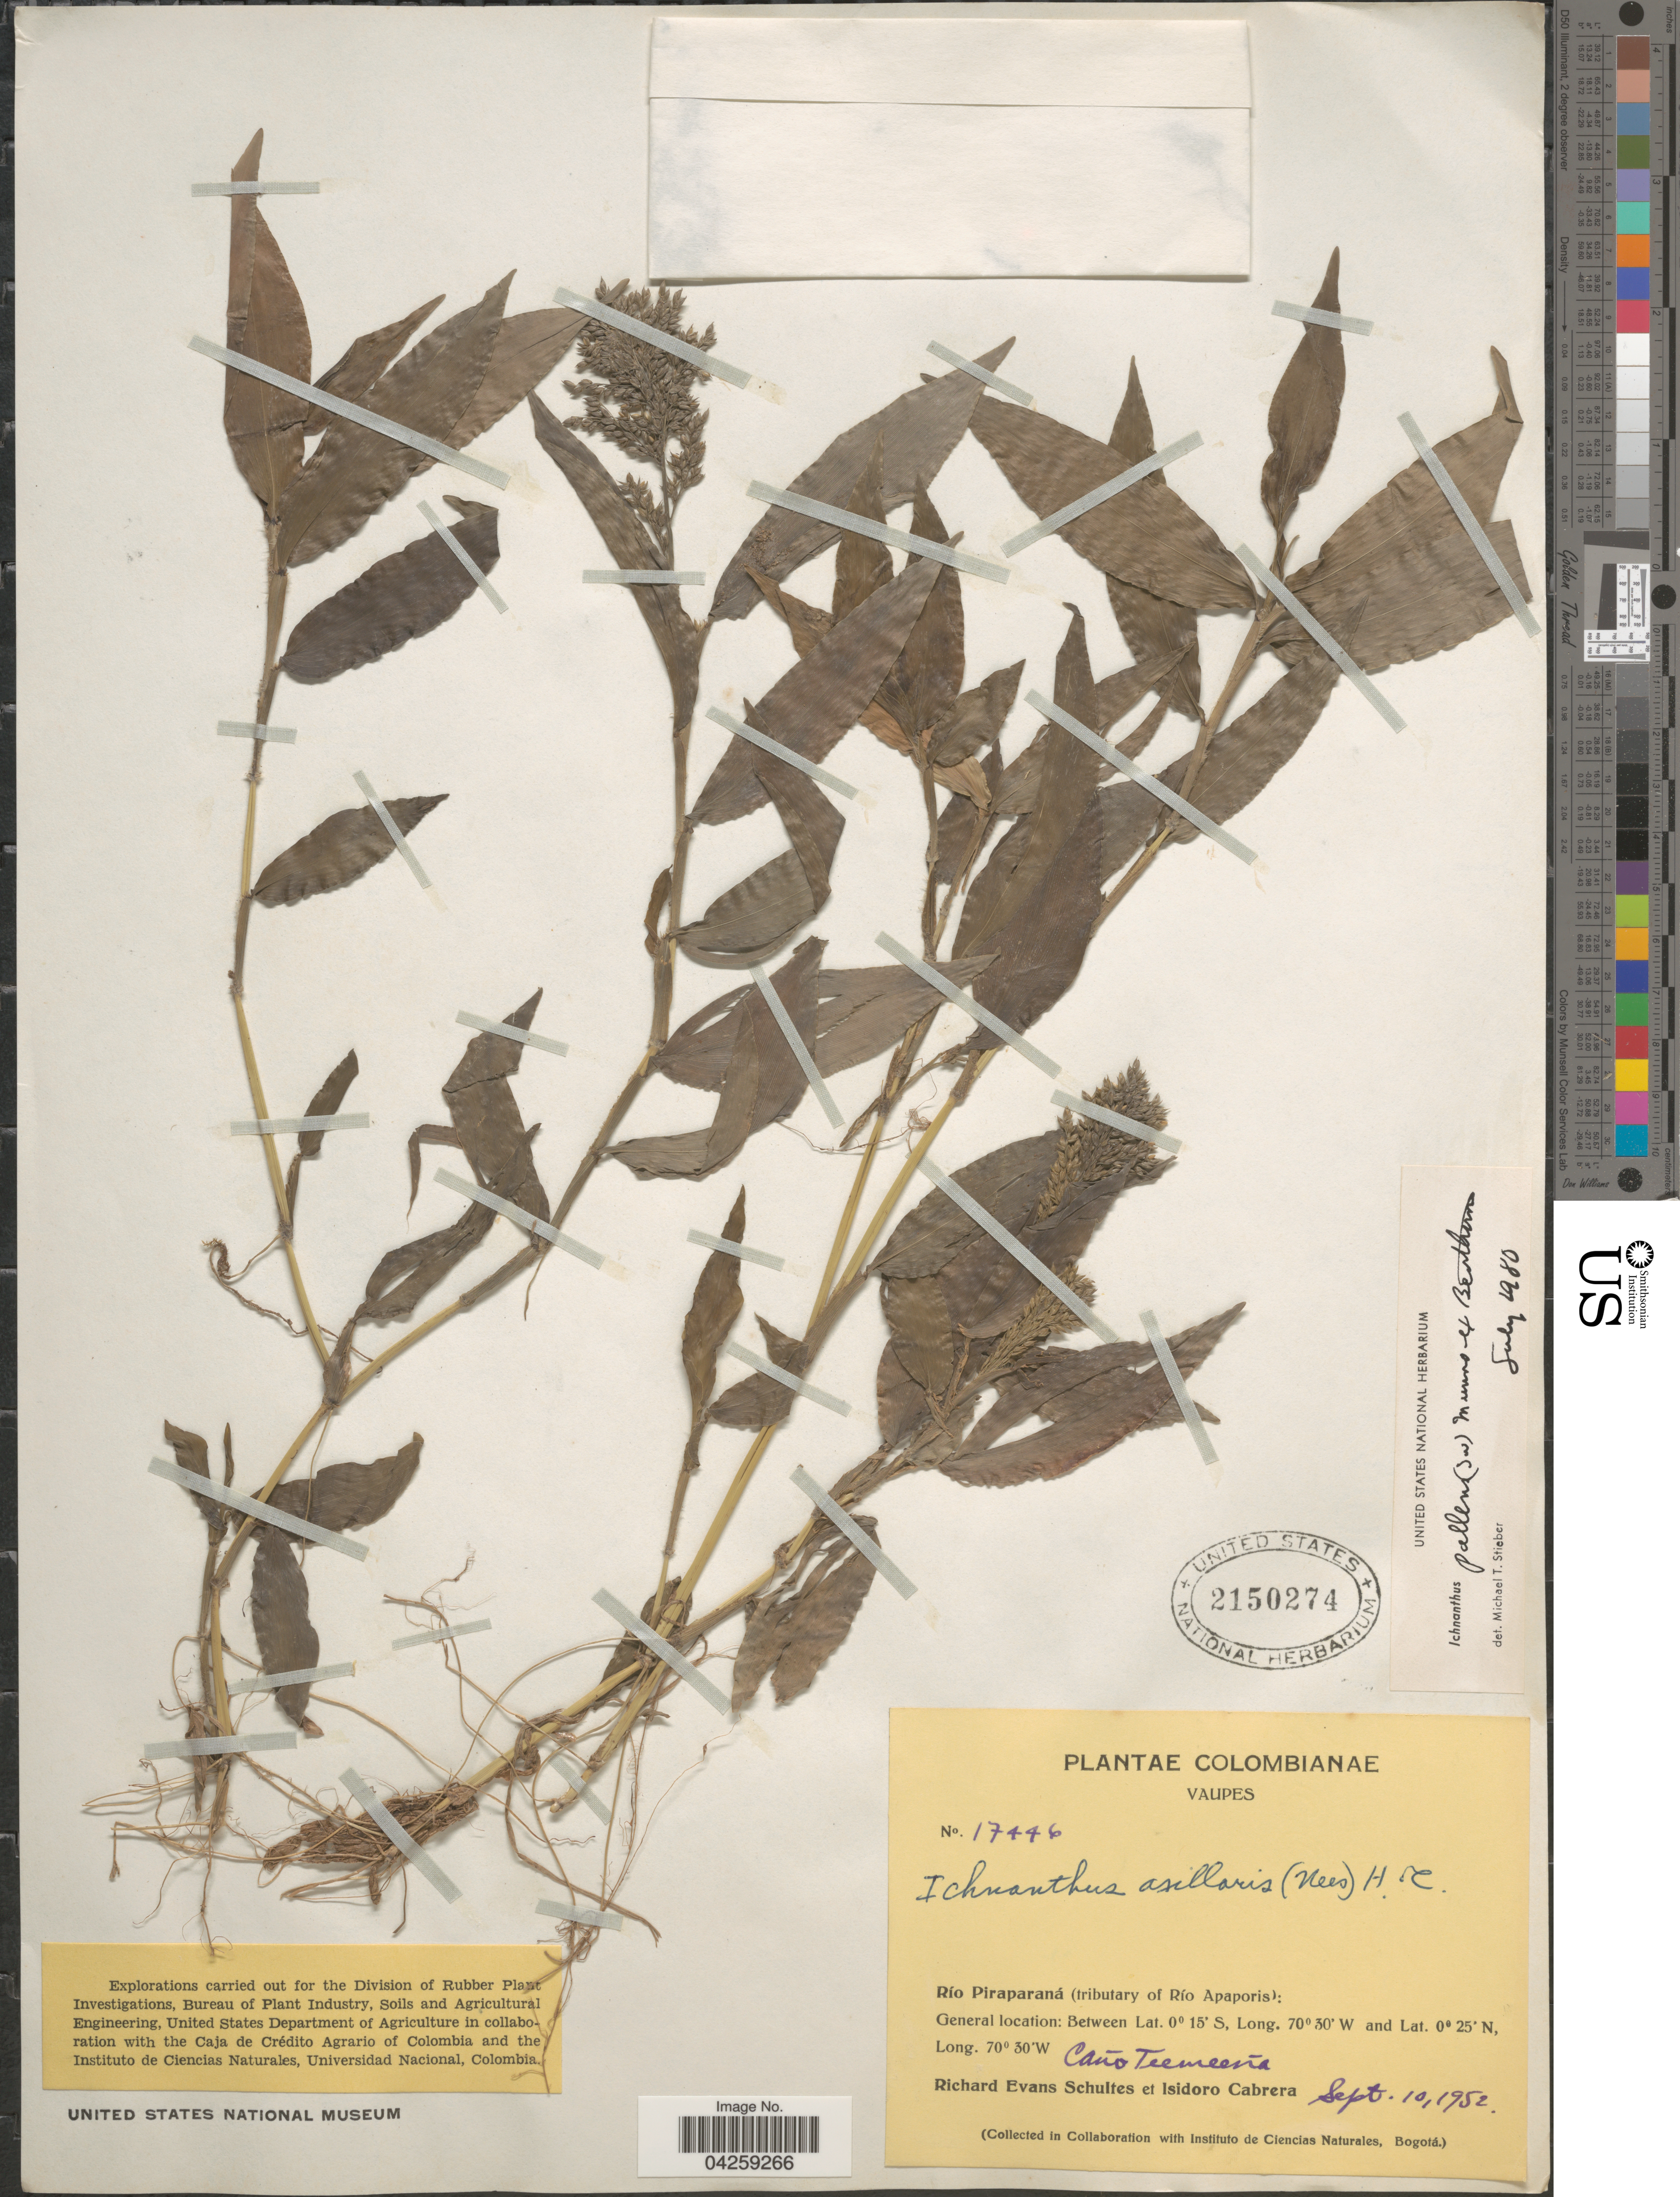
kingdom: Plantae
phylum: Tracheophyta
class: Liliopsida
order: Poales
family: Poaceae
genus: Ichnanthus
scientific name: Ichnanthus pallens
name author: (Sw.) Munro ex Benth.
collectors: R. E. Schultes & I. Cabrera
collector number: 17446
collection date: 1952-09-10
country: Colombia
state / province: Vaupés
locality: Río Piraparaná (tributary of Río Apaporis). Caño Teemeeña.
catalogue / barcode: US 2150274